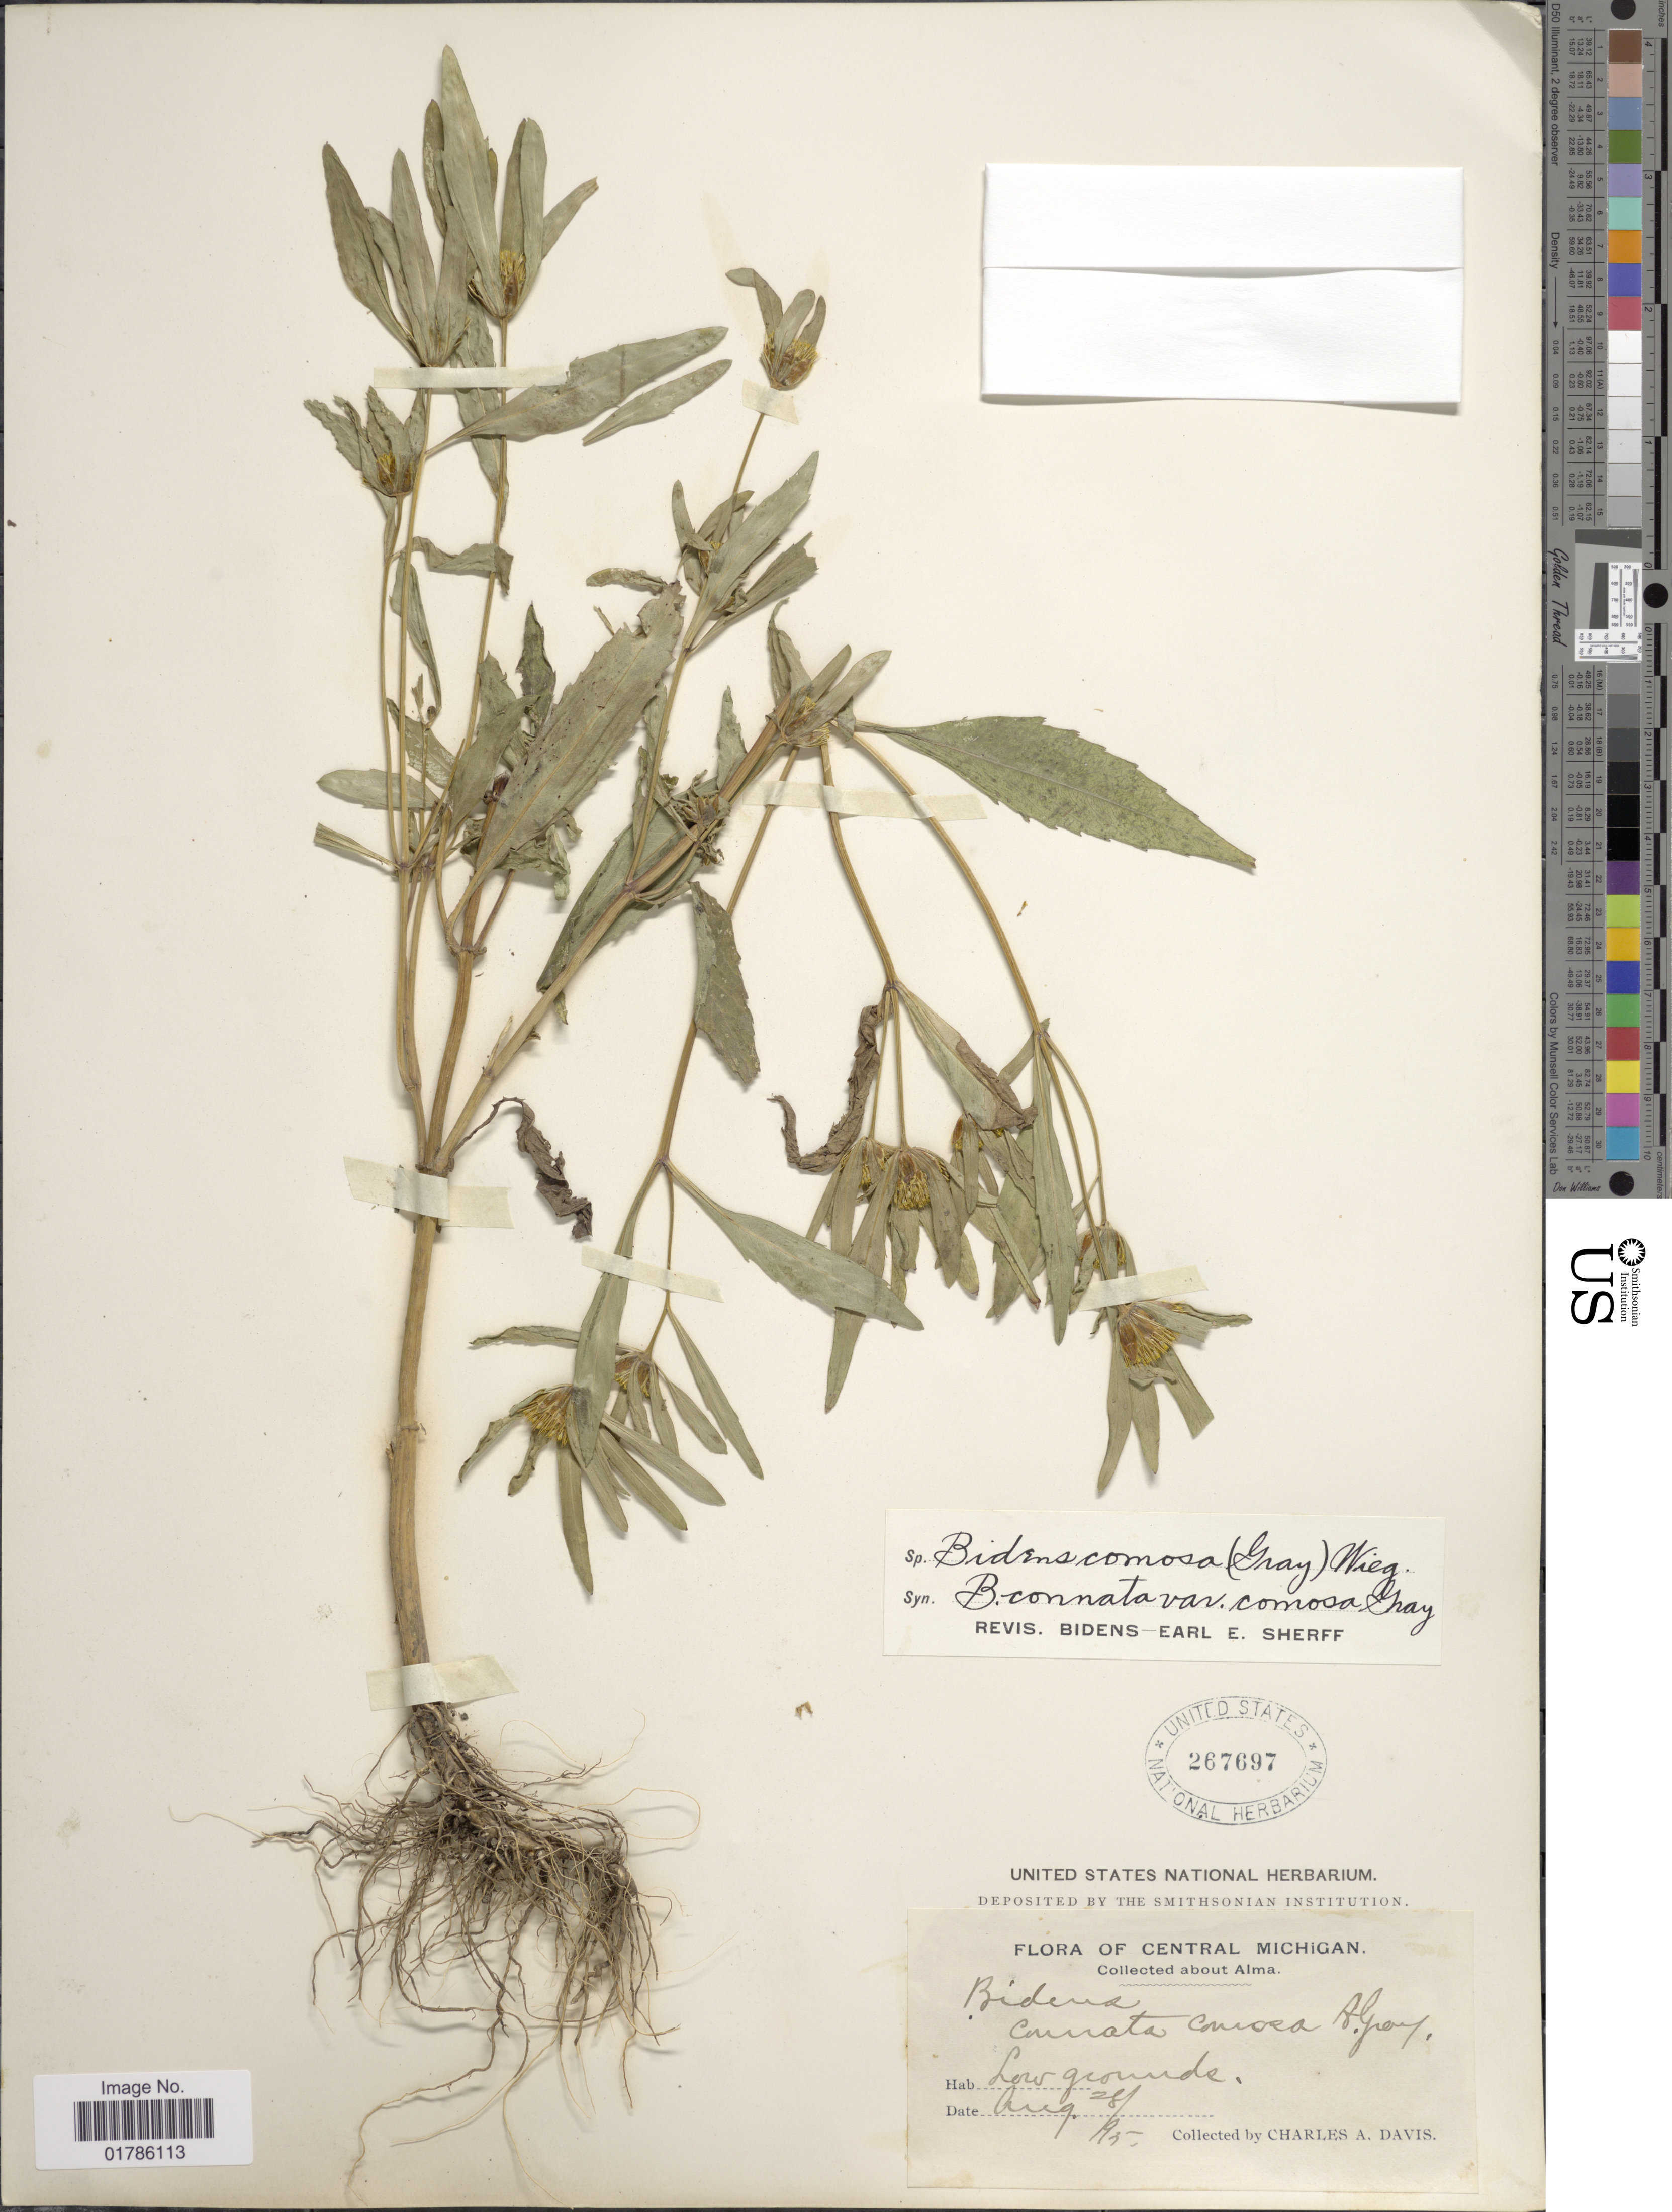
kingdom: Plantae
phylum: Tracheophyta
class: Magnoliopsida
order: Asterales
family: Asteraceae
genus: Bidens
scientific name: Bidens comosa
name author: (A. Gray) Wiegand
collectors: C. Davis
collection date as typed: Transcribed d/m/y: 28/8/95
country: United States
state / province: Michigan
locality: Central Michigan, About Alma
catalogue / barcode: US 267697